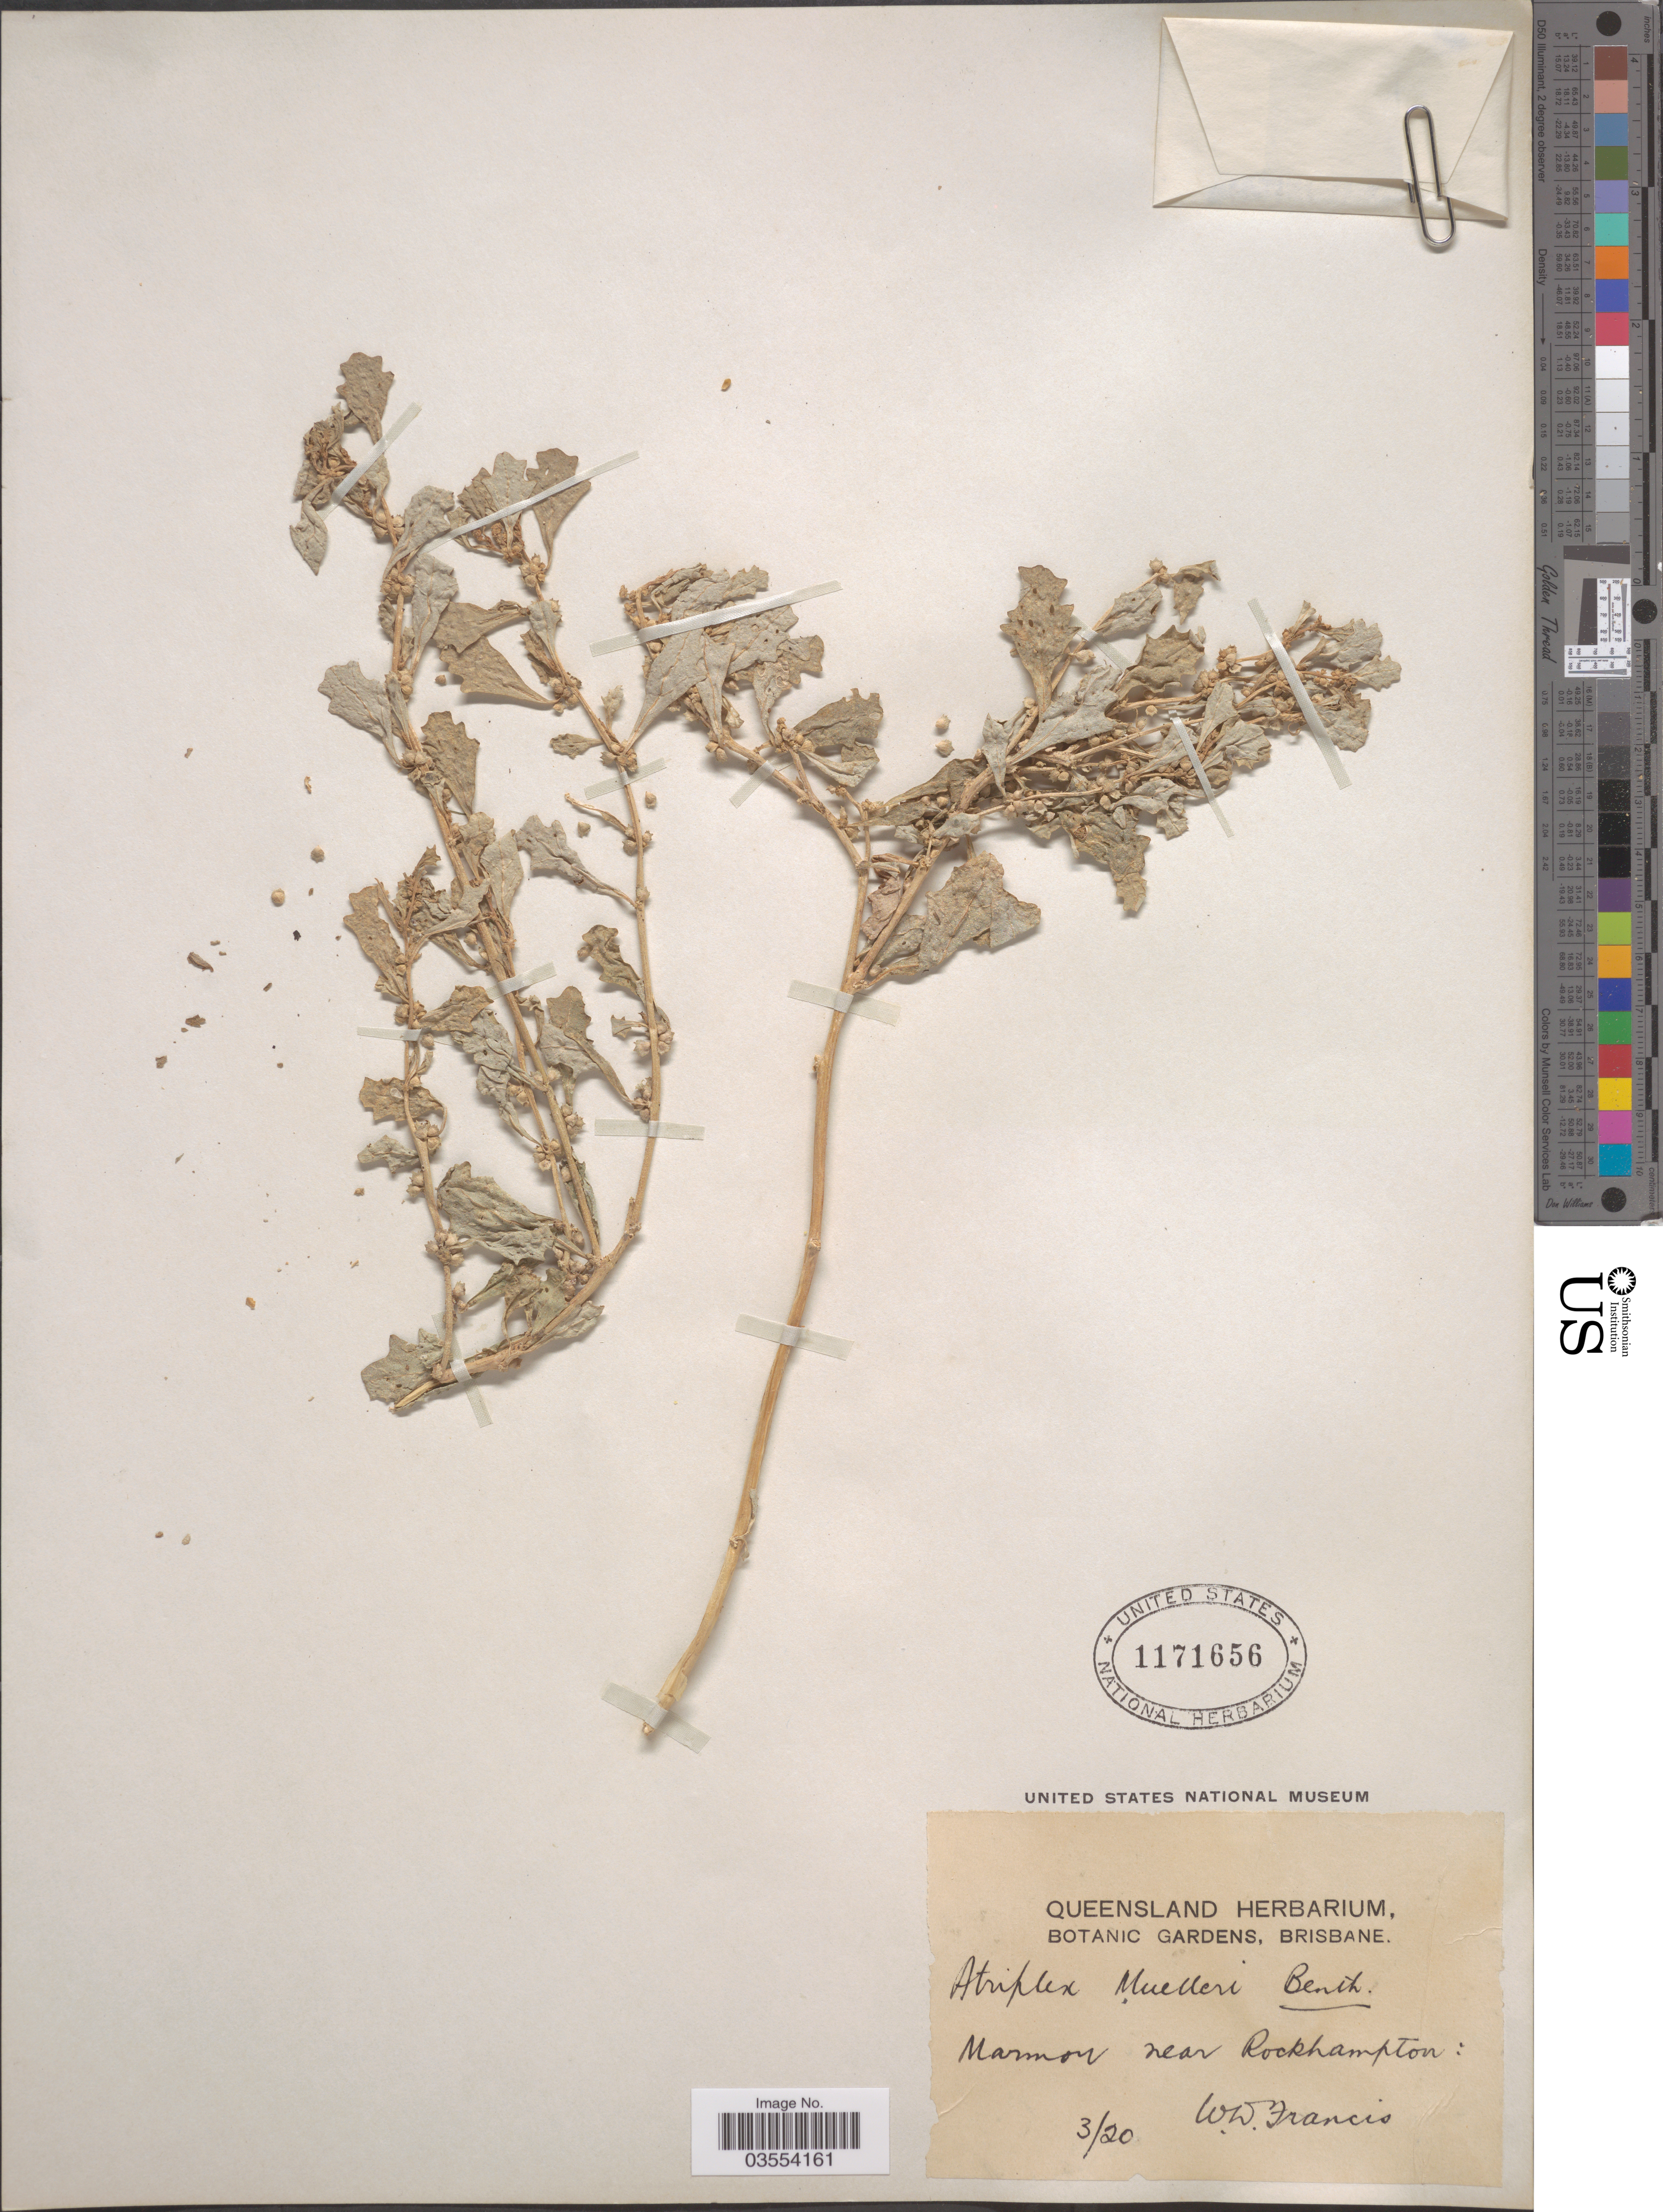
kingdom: Plantae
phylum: Tracheophyta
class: Magnoliopsida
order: Caryophyllales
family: Amaranthaceae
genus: Atriplex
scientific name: Atriplex muelleri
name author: Benth.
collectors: W. Francis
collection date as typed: Transcribed d/m/y: /3/20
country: Australia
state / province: Queensland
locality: Marmor near Rockhampton.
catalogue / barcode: US 1171656